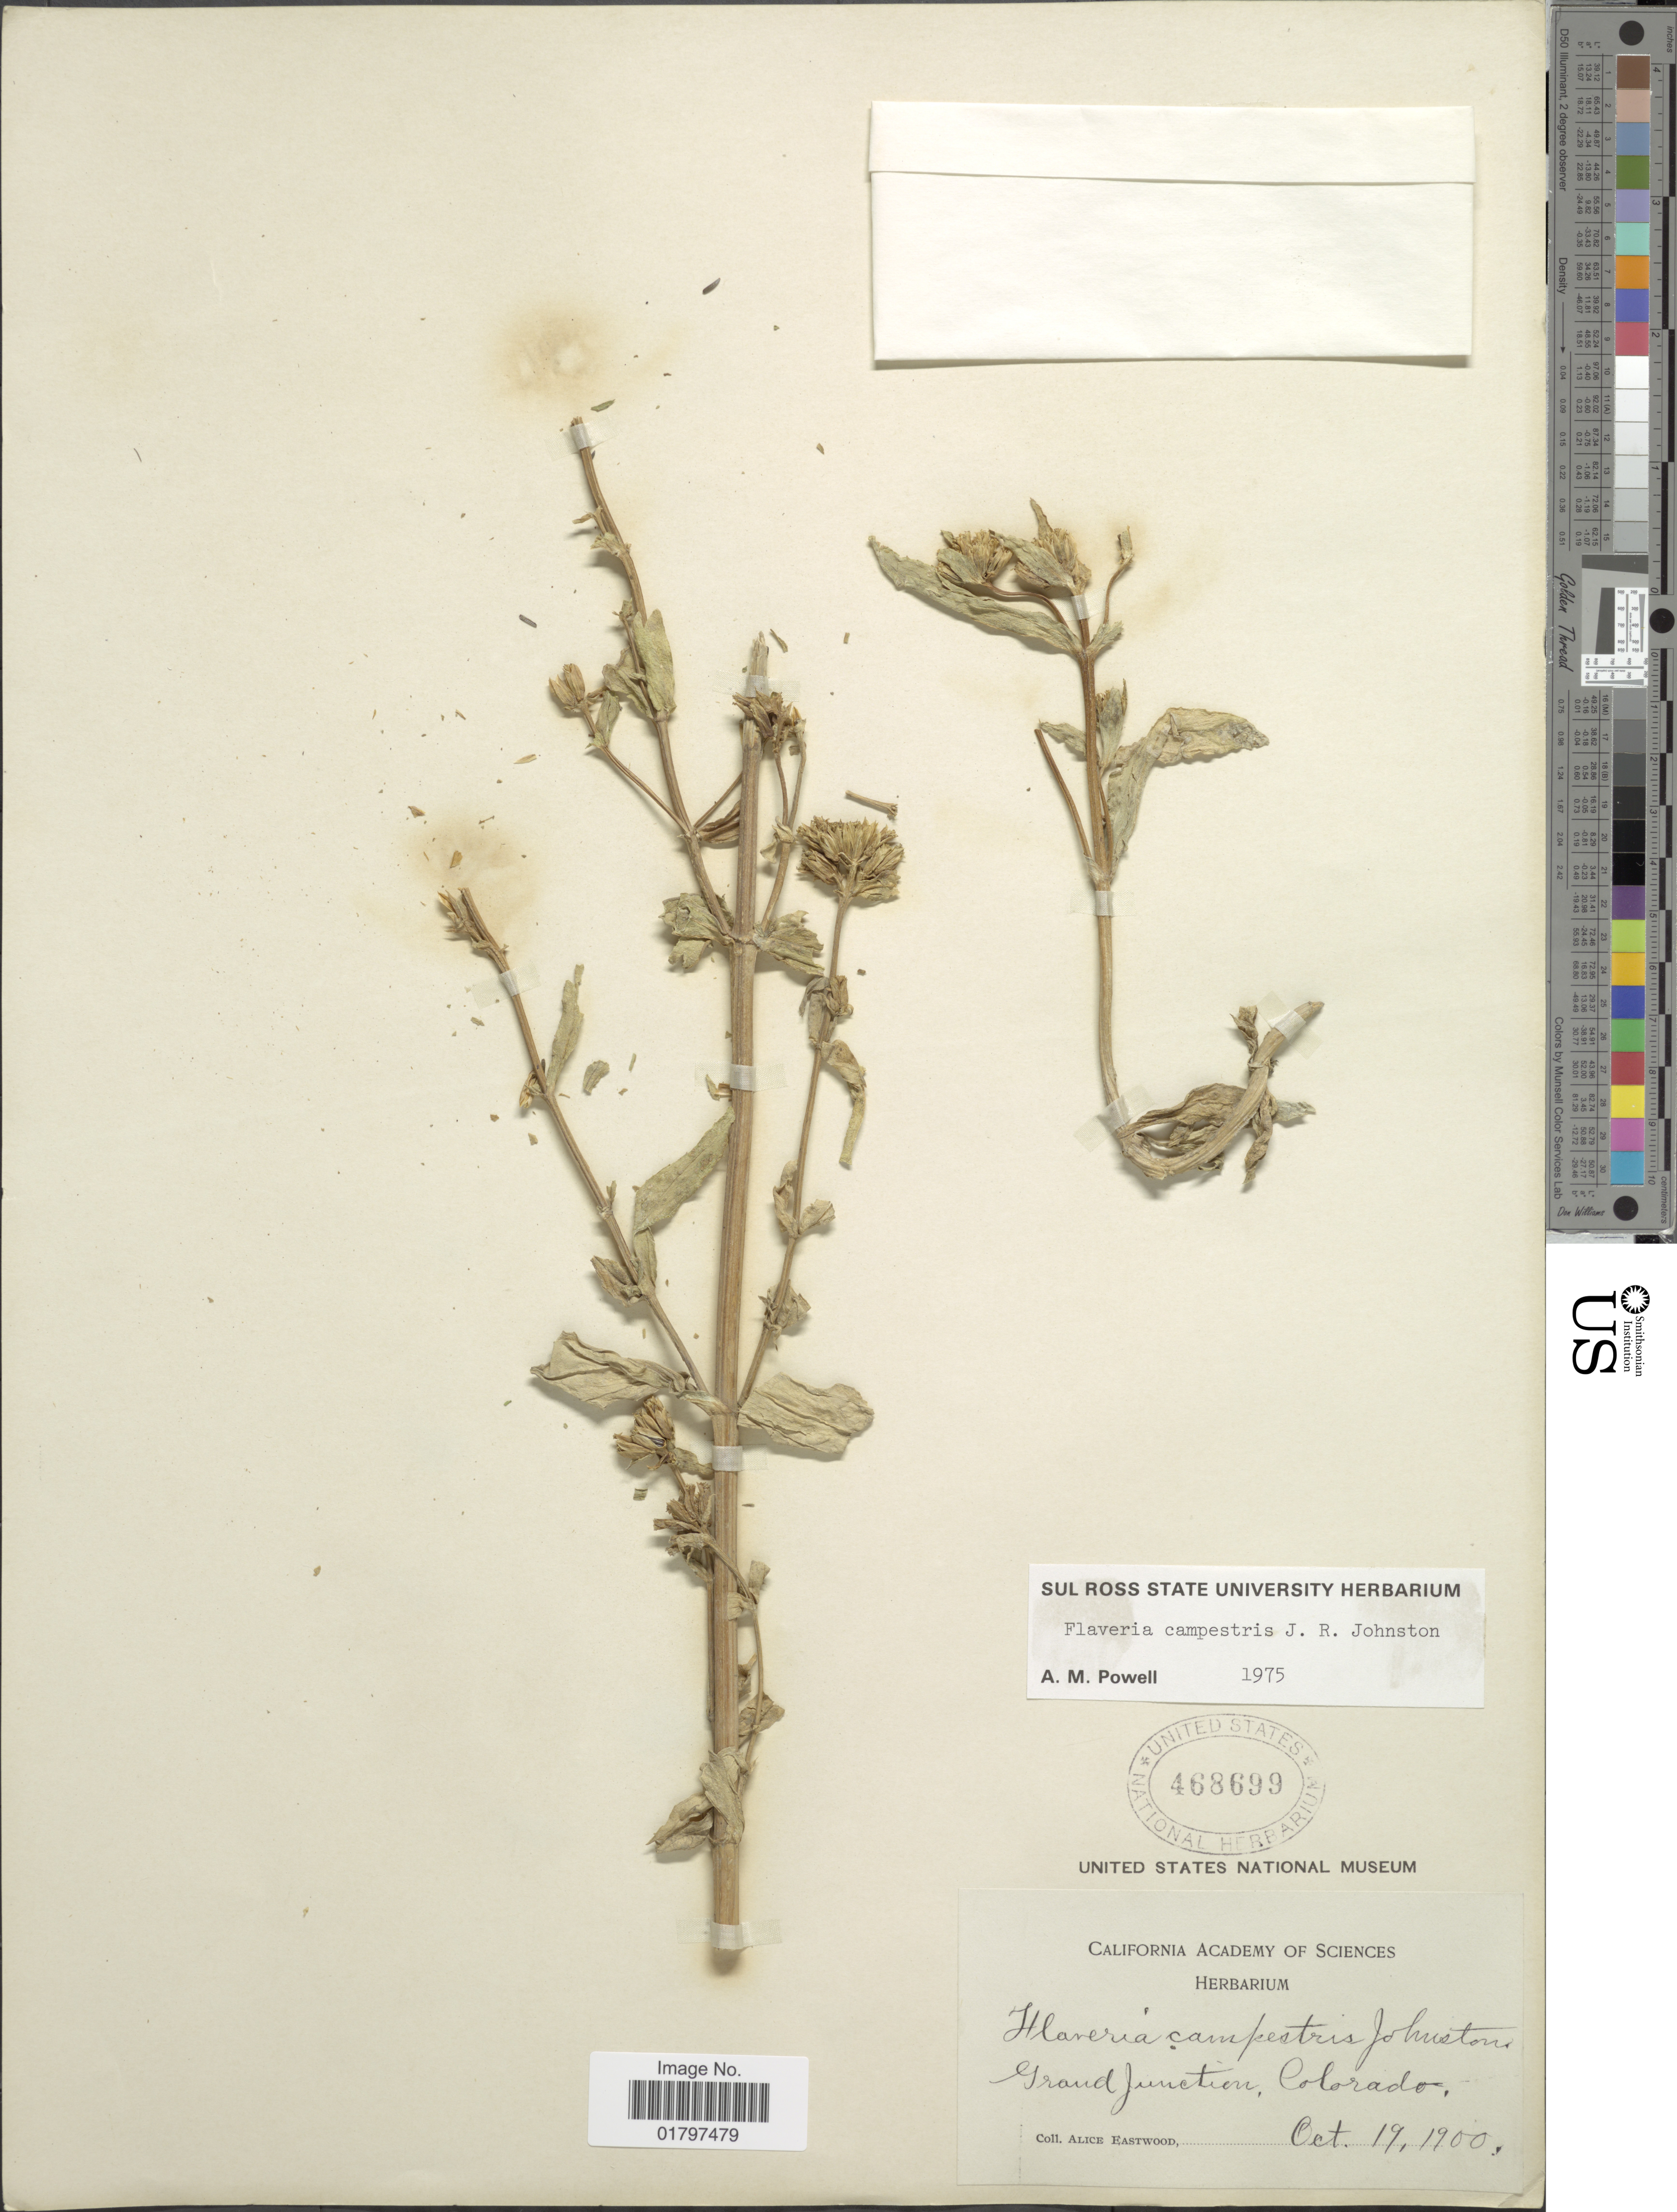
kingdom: Plantae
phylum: Tracheophyta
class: Magnoliopsida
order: Asterales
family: Asteraceae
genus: Flaveria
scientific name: Flaveria campestris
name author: J.R. Johnst.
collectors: A. Eastwood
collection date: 1900-10-19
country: United States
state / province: Colorado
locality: Grand Junction, Colorado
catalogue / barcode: US 468699